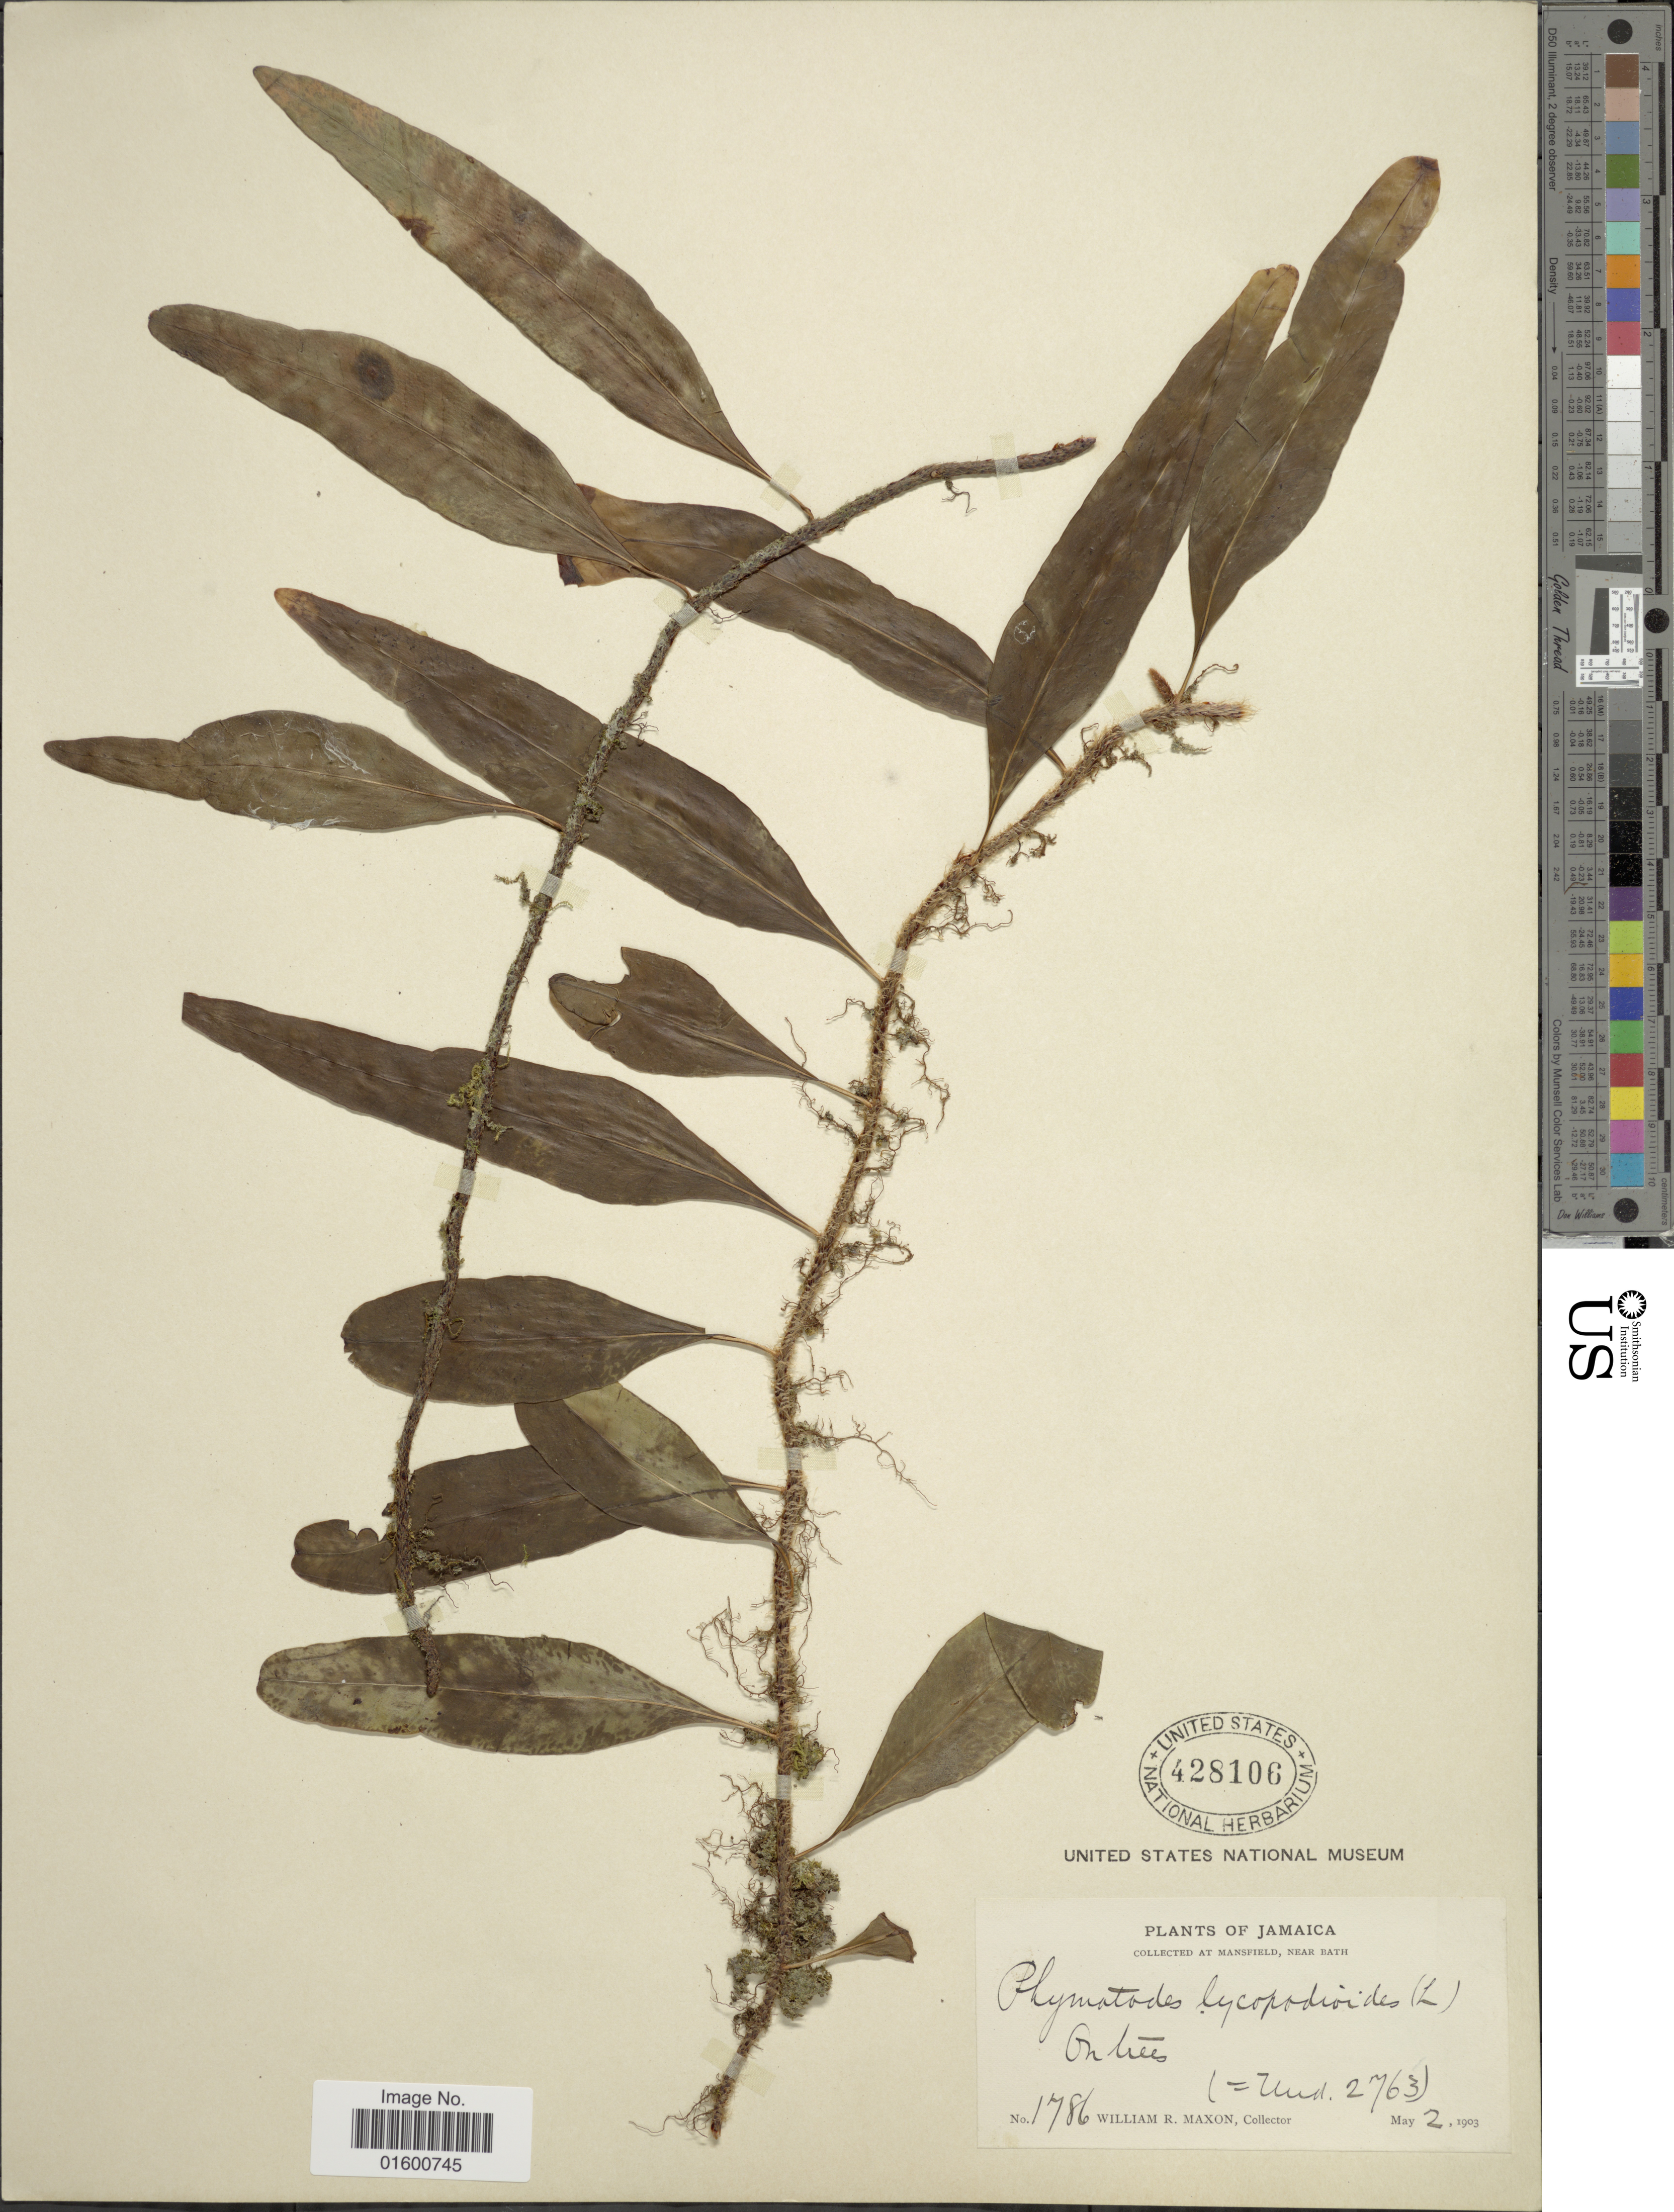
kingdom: Plantae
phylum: Tracheophyta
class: Polypodiopsida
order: Polypodiales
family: Polypodiaceae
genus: Microgramma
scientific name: Microgramma lycopodioides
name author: (L.) Copel.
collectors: W. R. Maxon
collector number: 1786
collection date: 1903-05-02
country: Jamaica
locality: Mansfield, near Bath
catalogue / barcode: US 428106